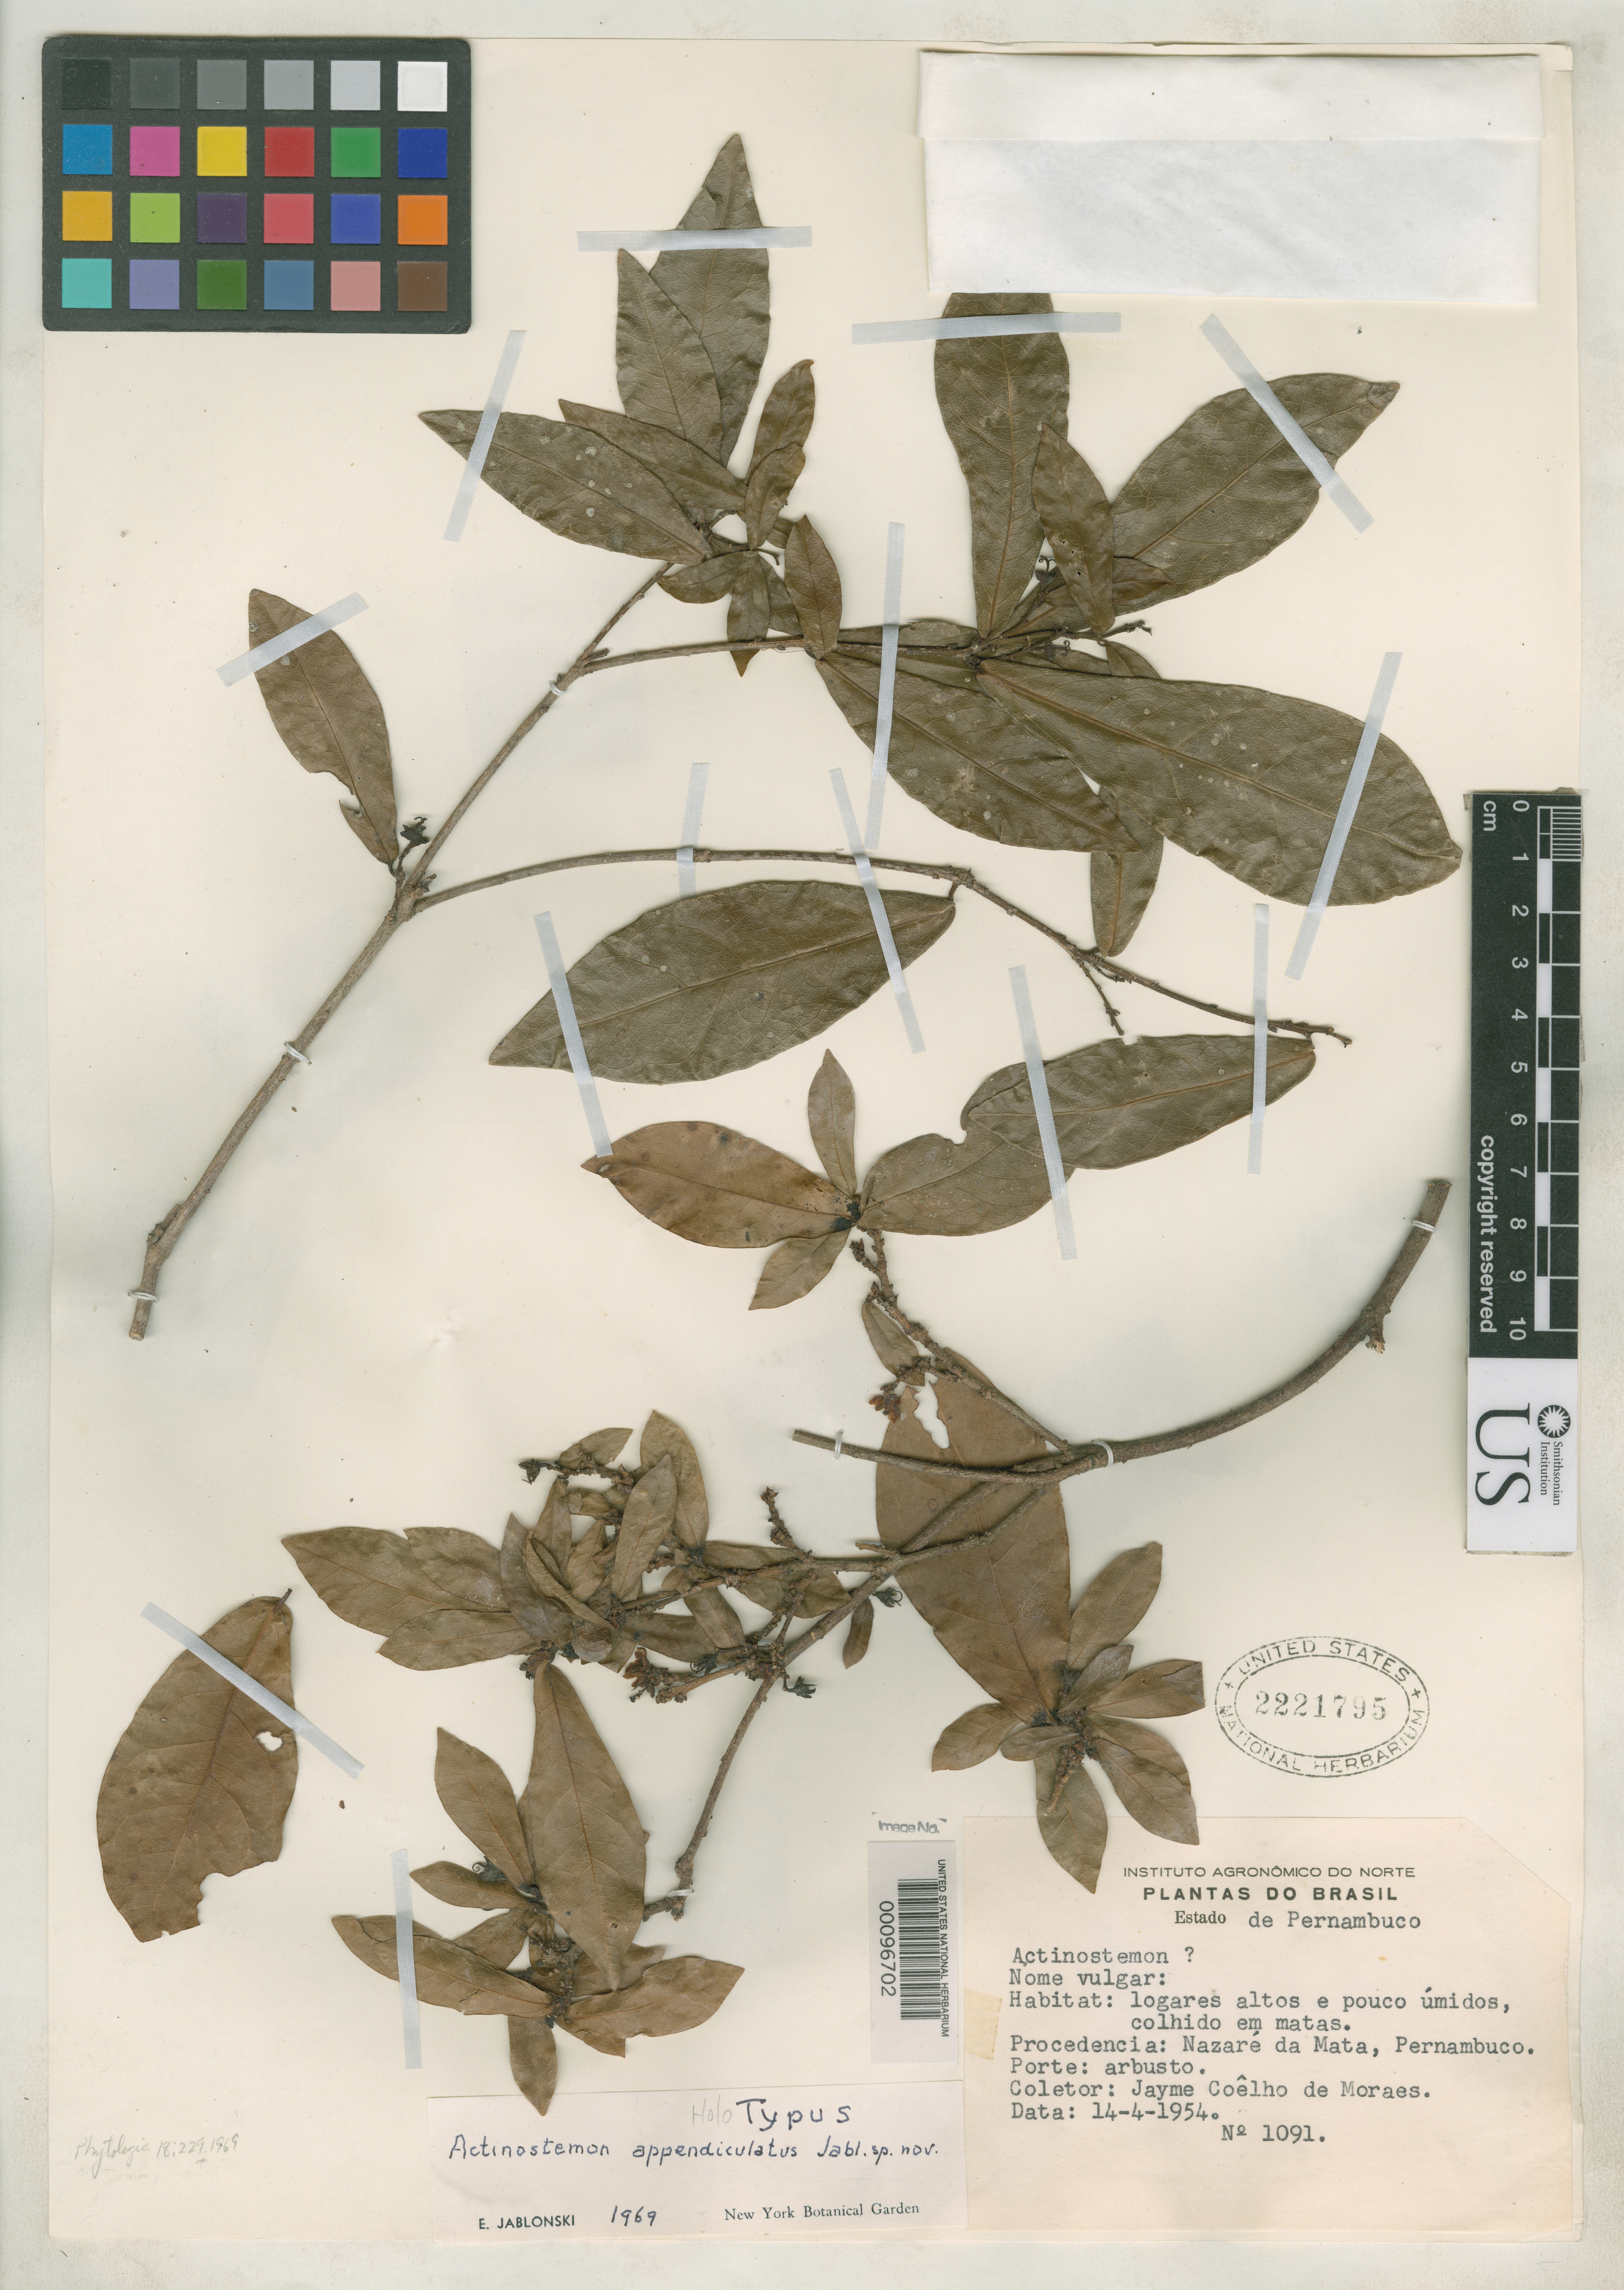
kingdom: Plantae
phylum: Tracheophyta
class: Magnoliopsida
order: Malpighiales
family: Euphorbiaceae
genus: Actinostemon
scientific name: Actinostemon appendiculatus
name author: Jabl.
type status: Holotype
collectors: J. de Moraes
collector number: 1091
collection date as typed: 14 Apr 1954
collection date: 1954-04-14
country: Brazil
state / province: Pernambuco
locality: Nazare da Mata.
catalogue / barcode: US 2221795